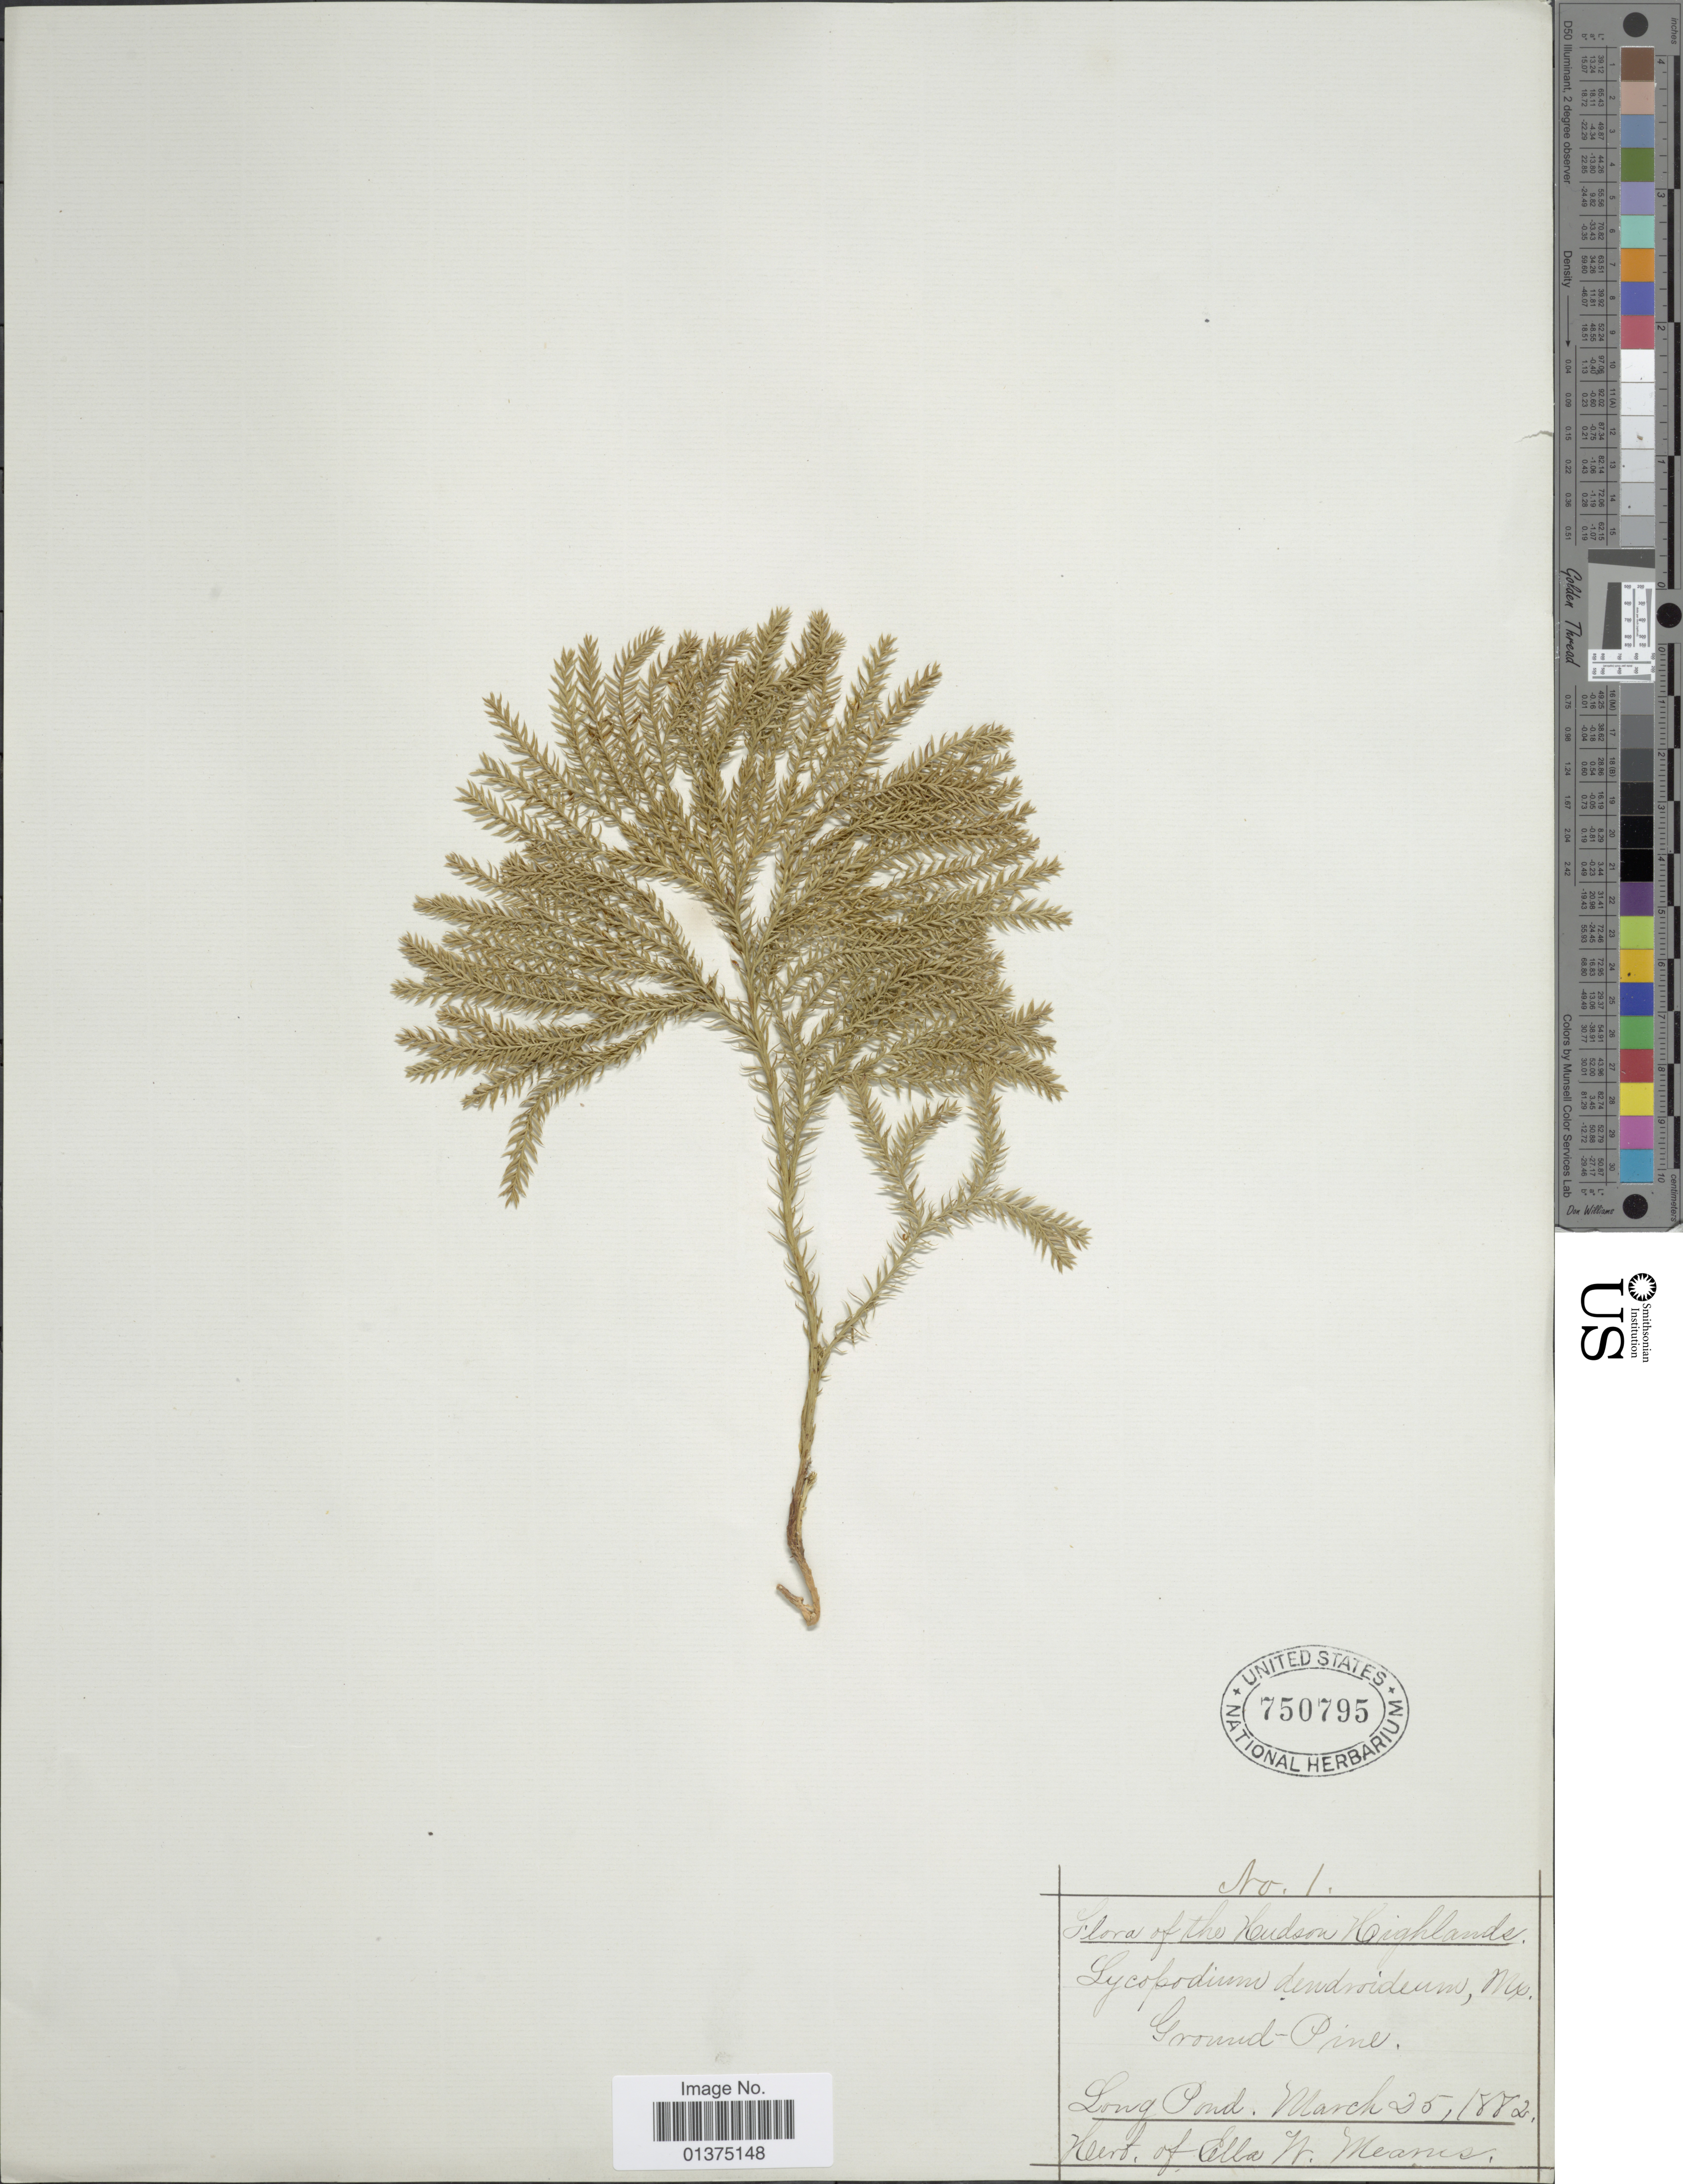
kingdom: Plantae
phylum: Tracheophyta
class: Lycopodiopsida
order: Lycopodiales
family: Lycopodiaceae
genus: Dendrolycopodium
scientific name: Dendrolycopodium dendroideum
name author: (Michx.) A. Haines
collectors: E. W. Mearns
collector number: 1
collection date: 1882-03-25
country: United States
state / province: New York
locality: Hudson Highlands, Long Pond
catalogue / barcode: US 750795